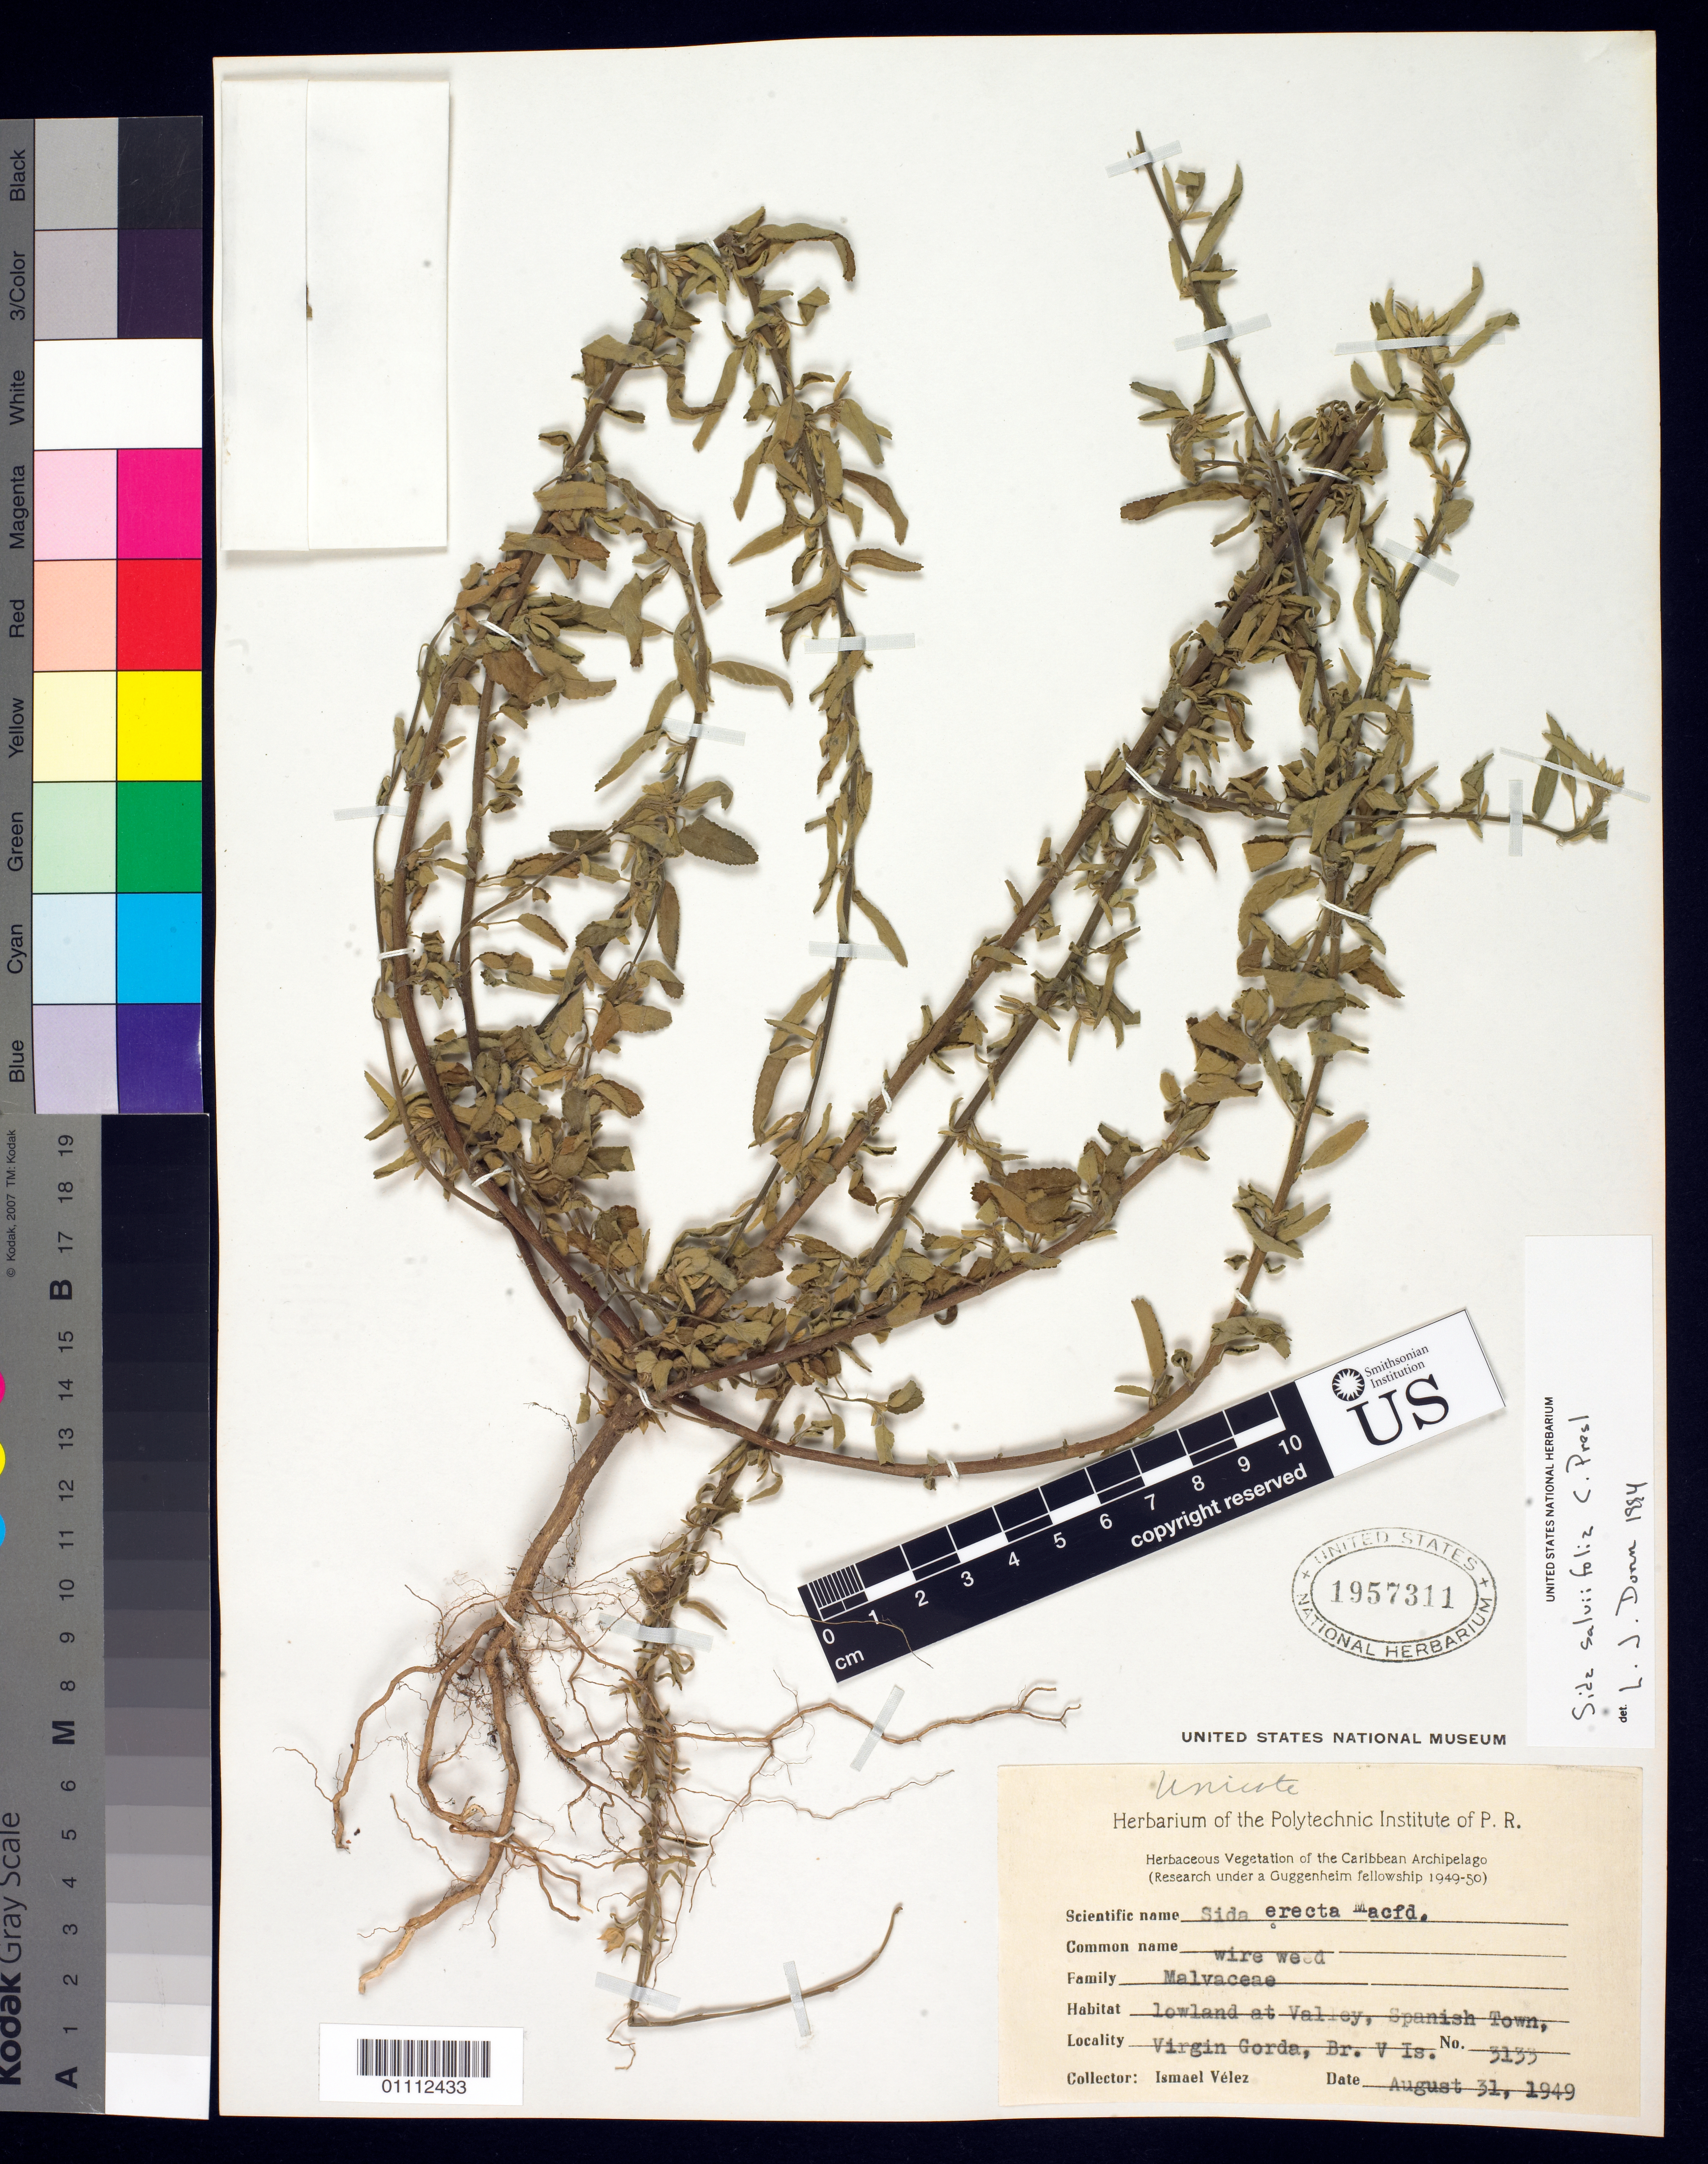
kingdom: Plantae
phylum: Tracheophyta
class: Magnoliopsida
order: Malvales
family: Malvaceae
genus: Sida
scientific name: Sida salviifolia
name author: C. Presl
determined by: Dorr, L. J., (BOT), Smithsonian Institution - National Museum of Natural History (UNITED STATES)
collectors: I. Vélez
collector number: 3133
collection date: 1949-08-31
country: British Virgin Islands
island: Virgin Gorda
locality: Valley, Spanish Town.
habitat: Lowland.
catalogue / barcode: US 1957311